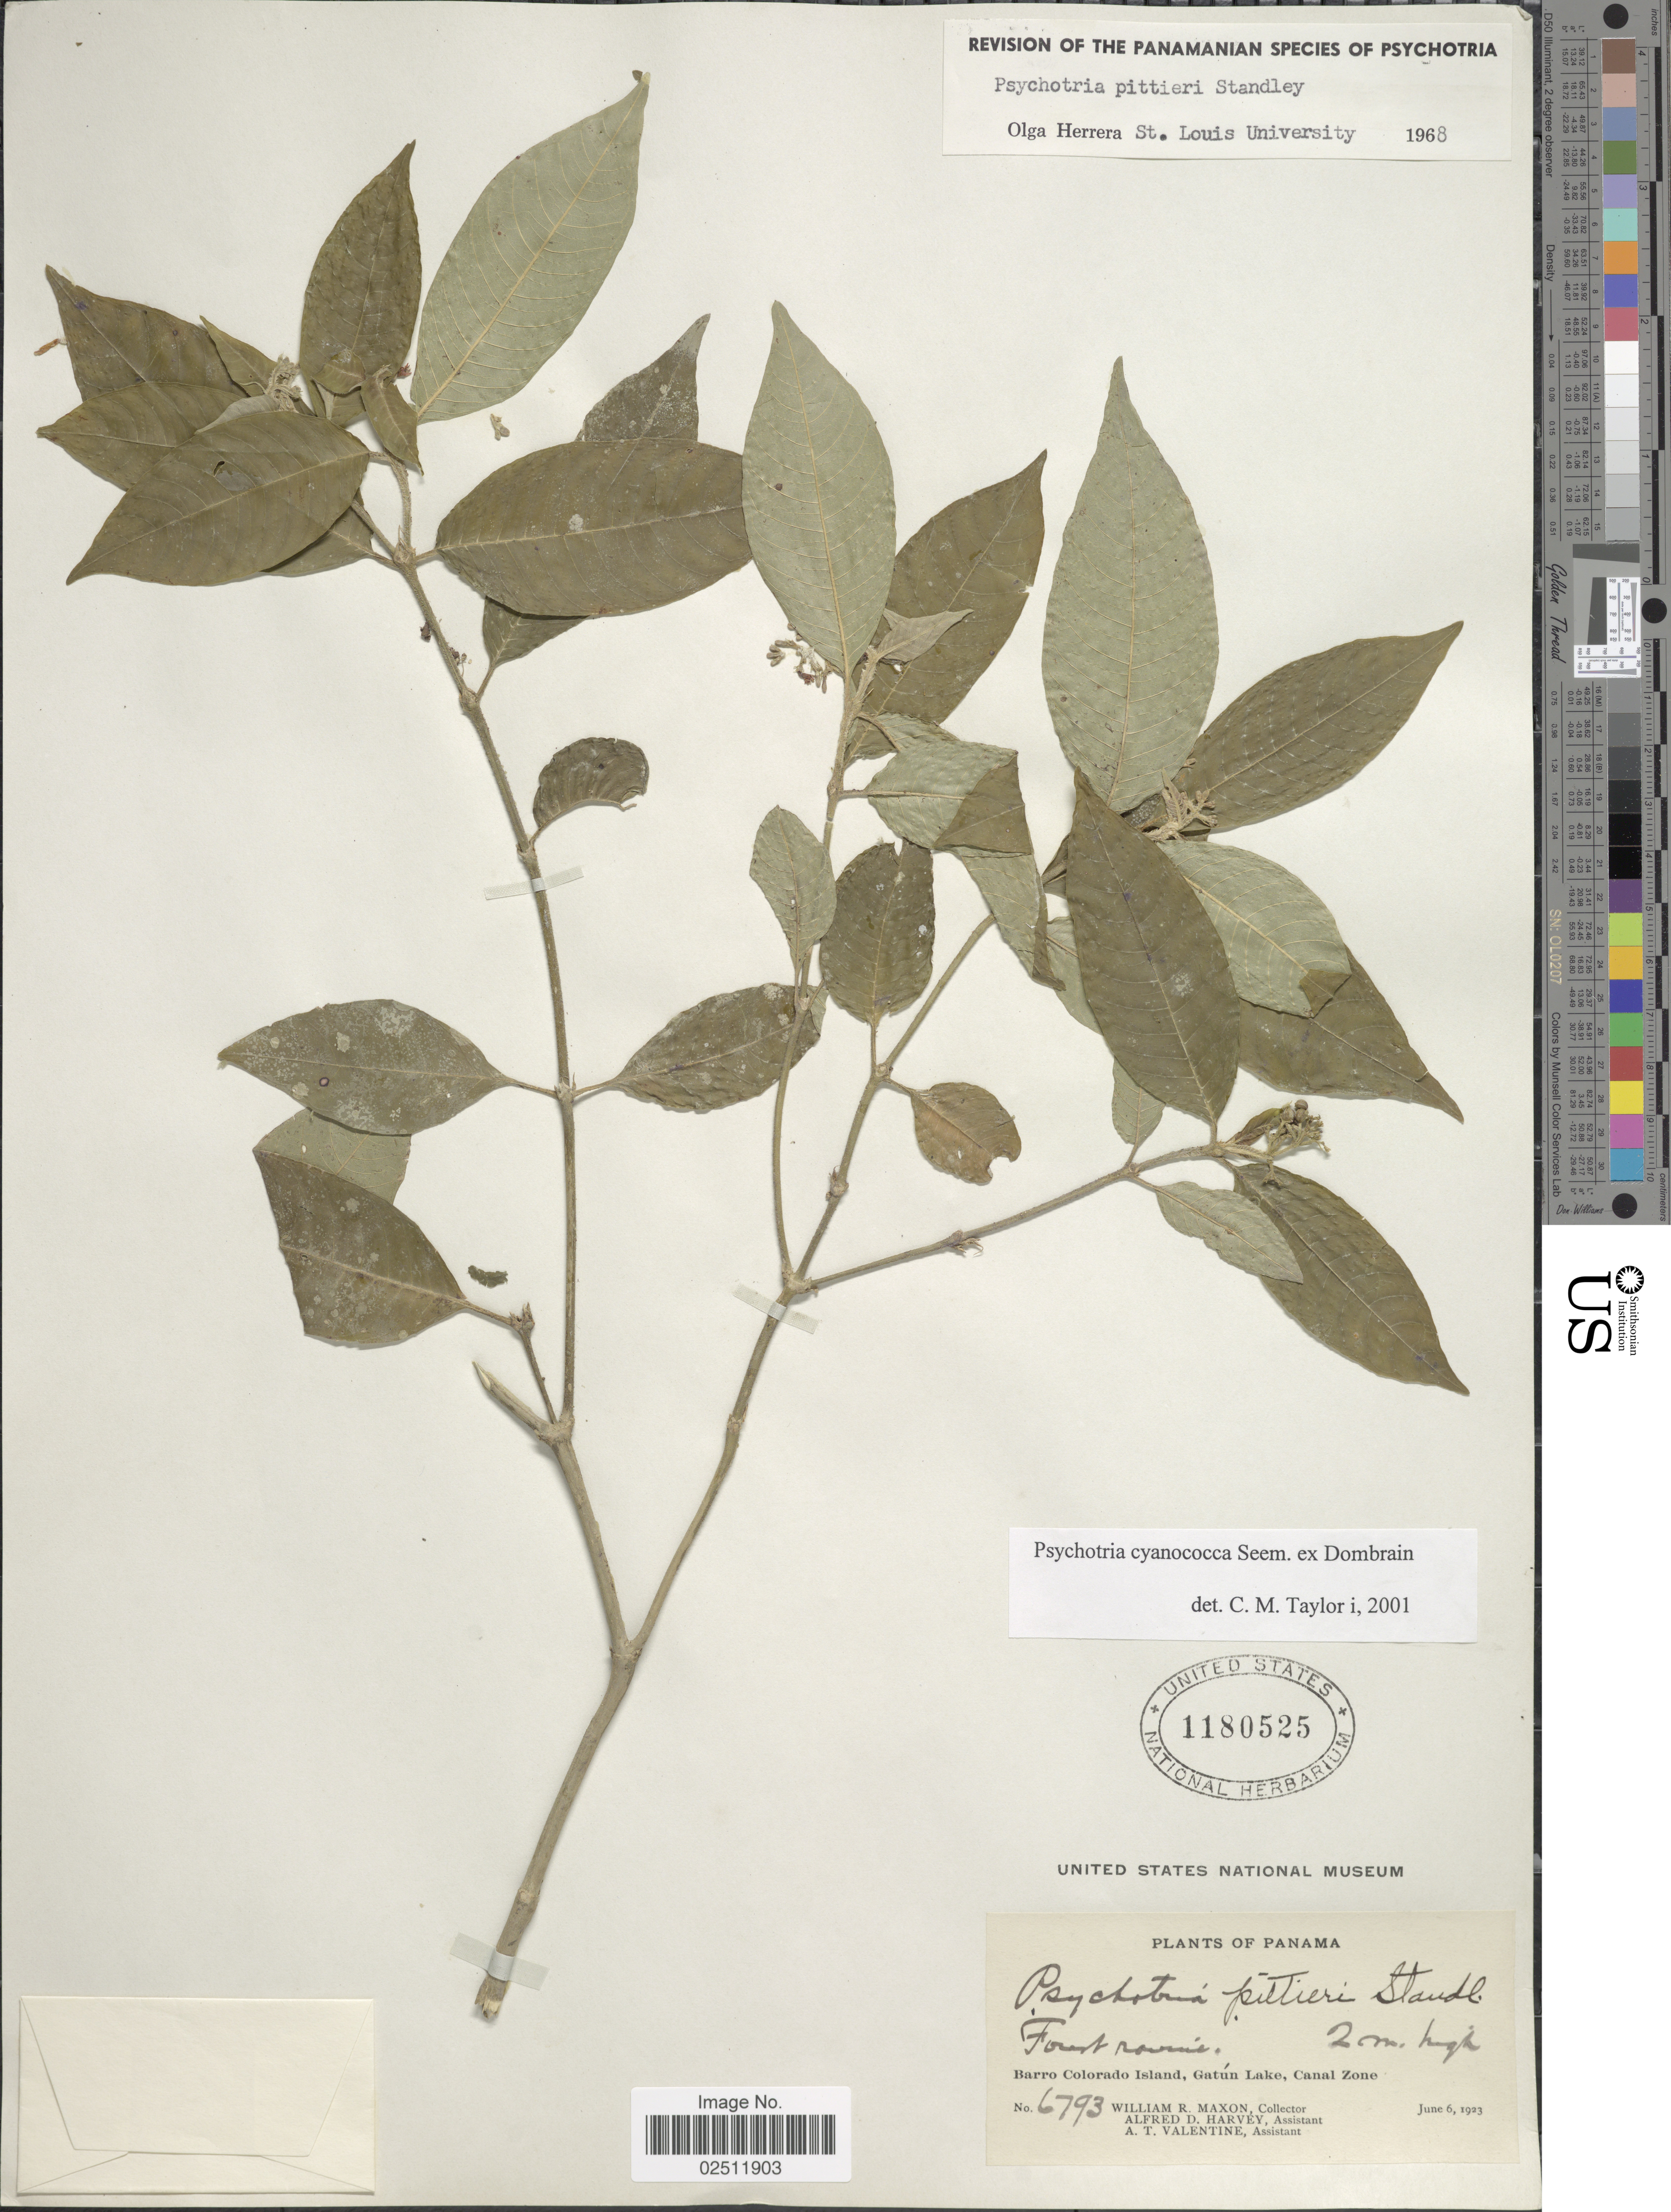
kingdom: Plantae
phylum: Tracheophyta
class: Magnoliopsida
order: Gentianales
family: Rubiaceae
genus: Psychotria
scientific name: Psychotria cyanococca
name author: Seem. ex Dombrain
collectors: W. R. Maxon, A. D. Harvey & A. Valentine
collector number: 6793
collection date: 1923-06-06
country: Panama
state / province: Panamá Oeste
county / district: Canal Zone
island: Barro Colorado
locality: Barro Colorado Island, Gatún Lake, Canal Zone.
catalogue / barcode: US 1180525